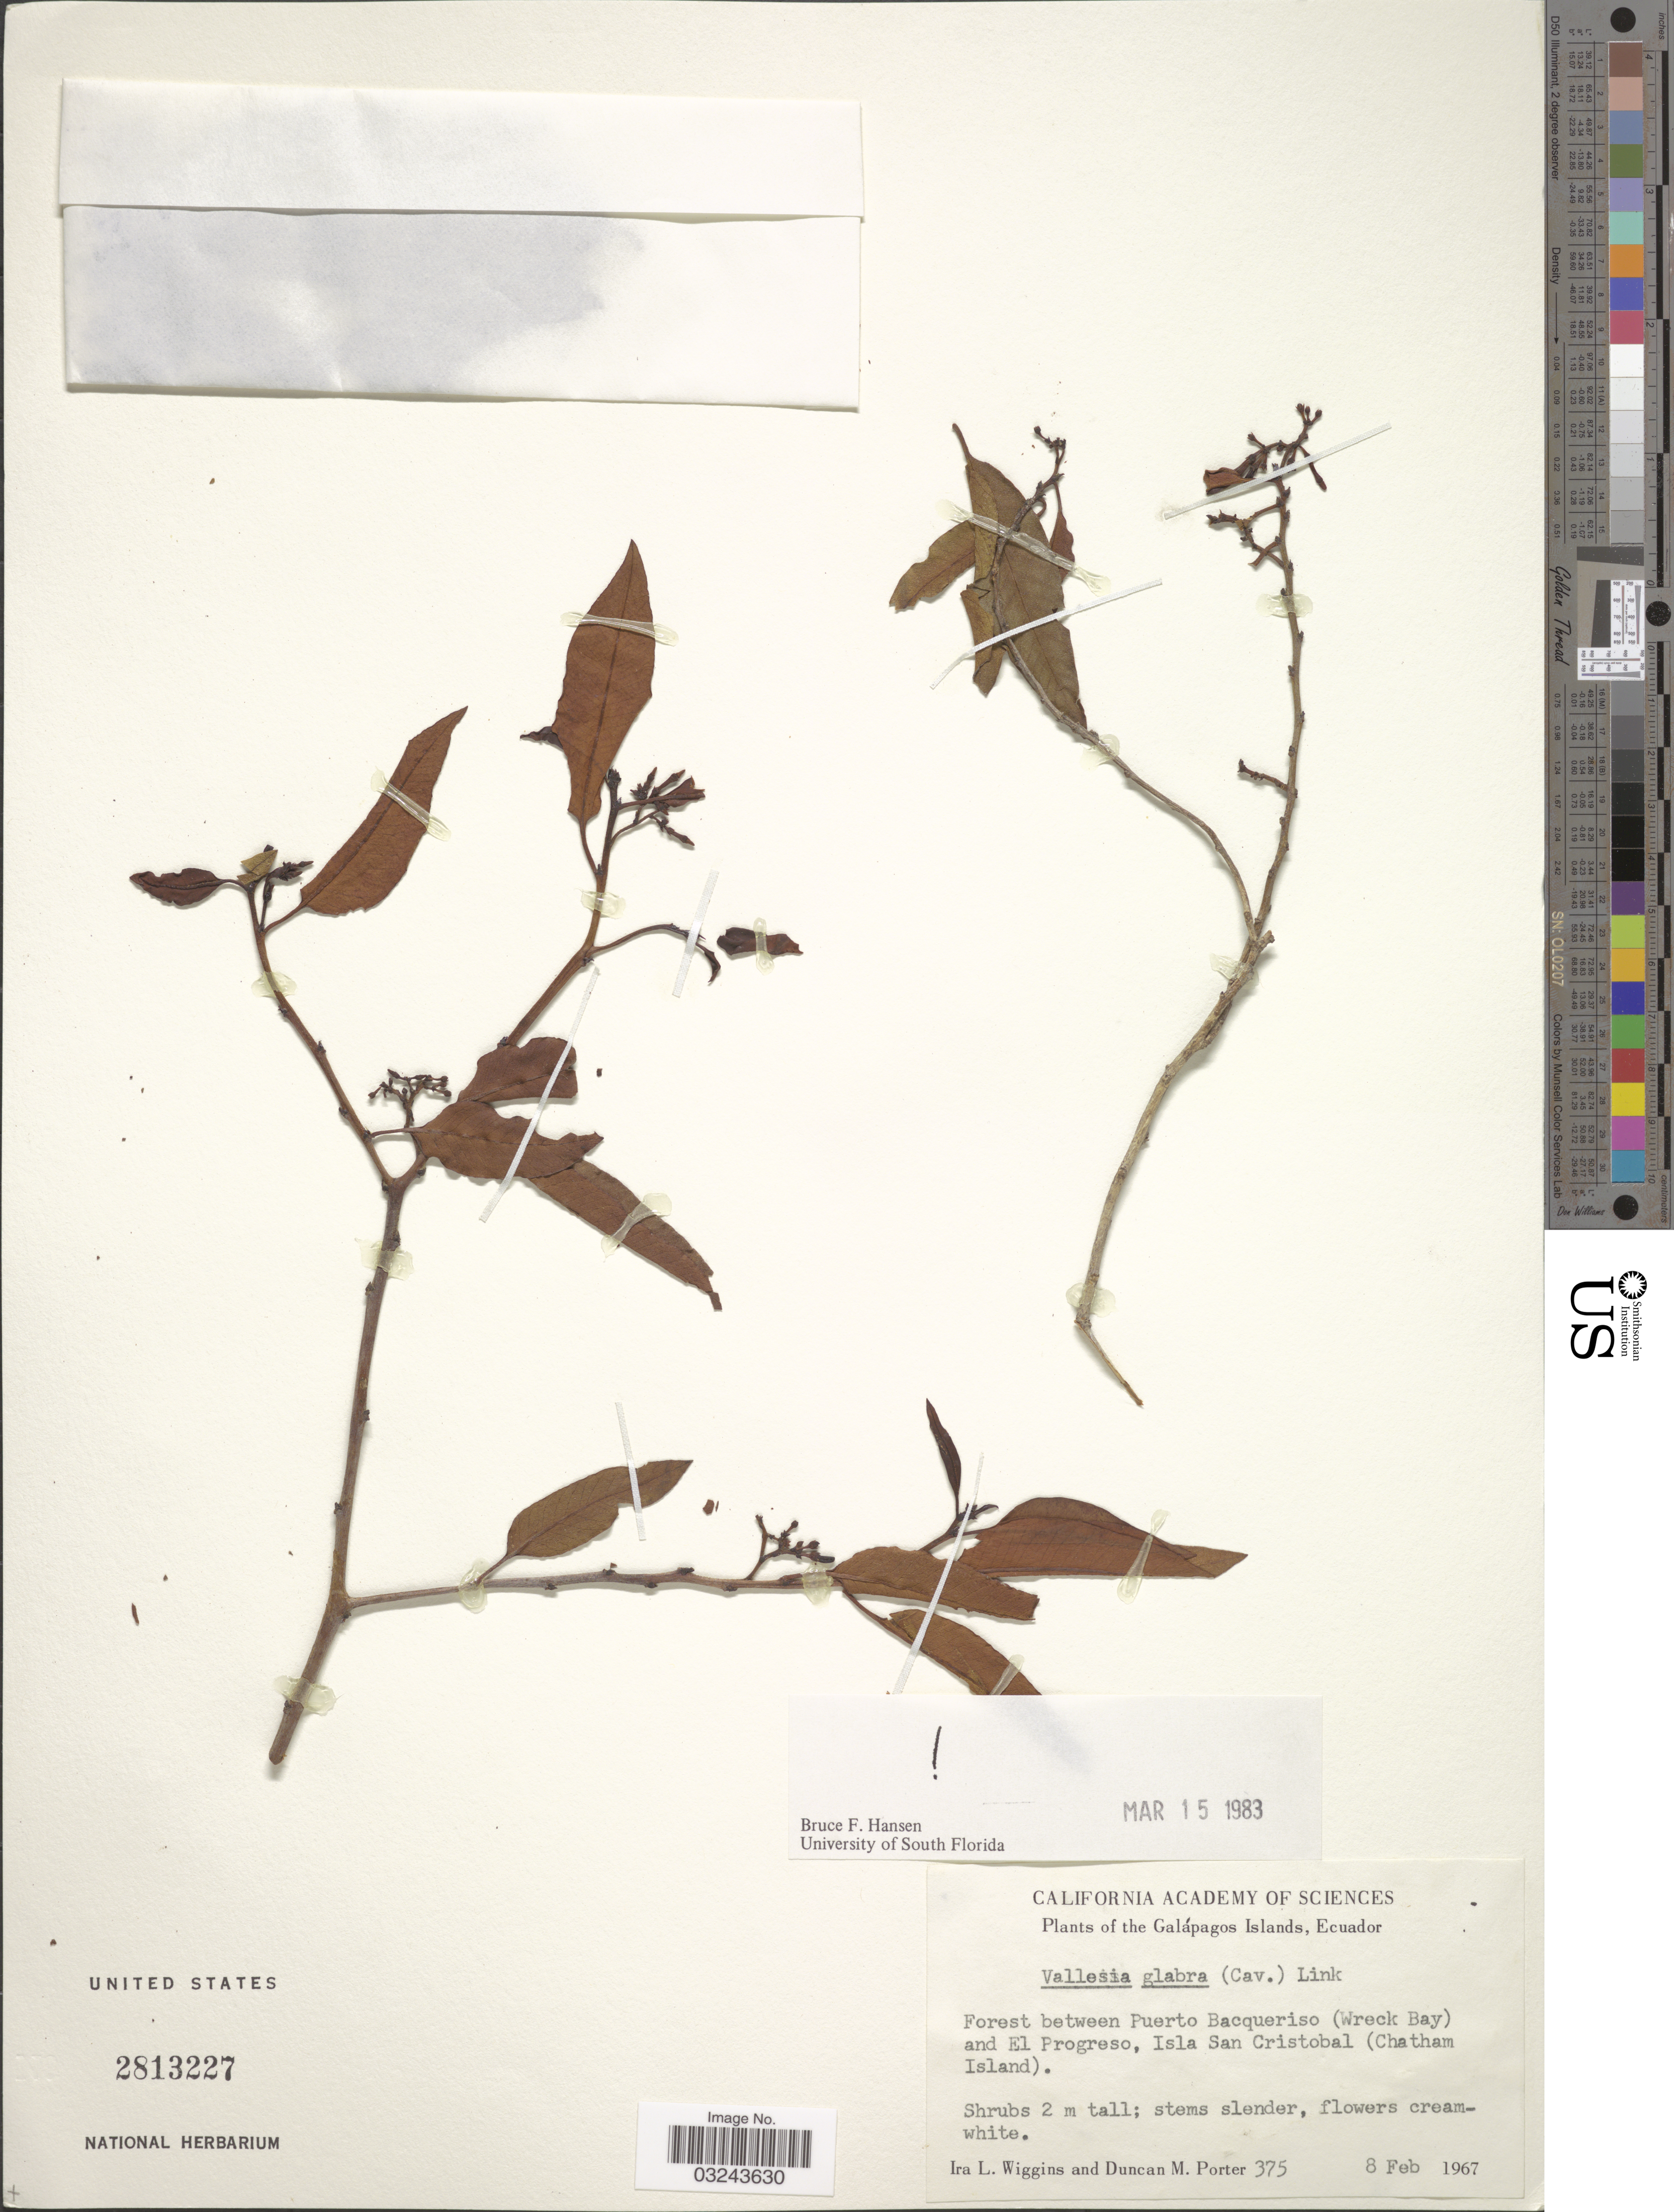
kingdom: Plantae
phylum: Tracheophyta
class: Magnoliopsida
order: Gentianales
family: Apocynaceae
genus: Vallesia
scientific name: Vallesia glabra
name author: (Cav.) Link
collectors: I. L. Wiggins & D. Porter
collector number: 375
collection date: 1967-02-08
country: Ecuador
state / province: Colón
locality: Galápagos Islands, Forest between Puerto Bacqueriso (Wreck Bay) and El Progreso, Isla San Cristobal (Chatham Island).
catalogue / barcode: US 2813227